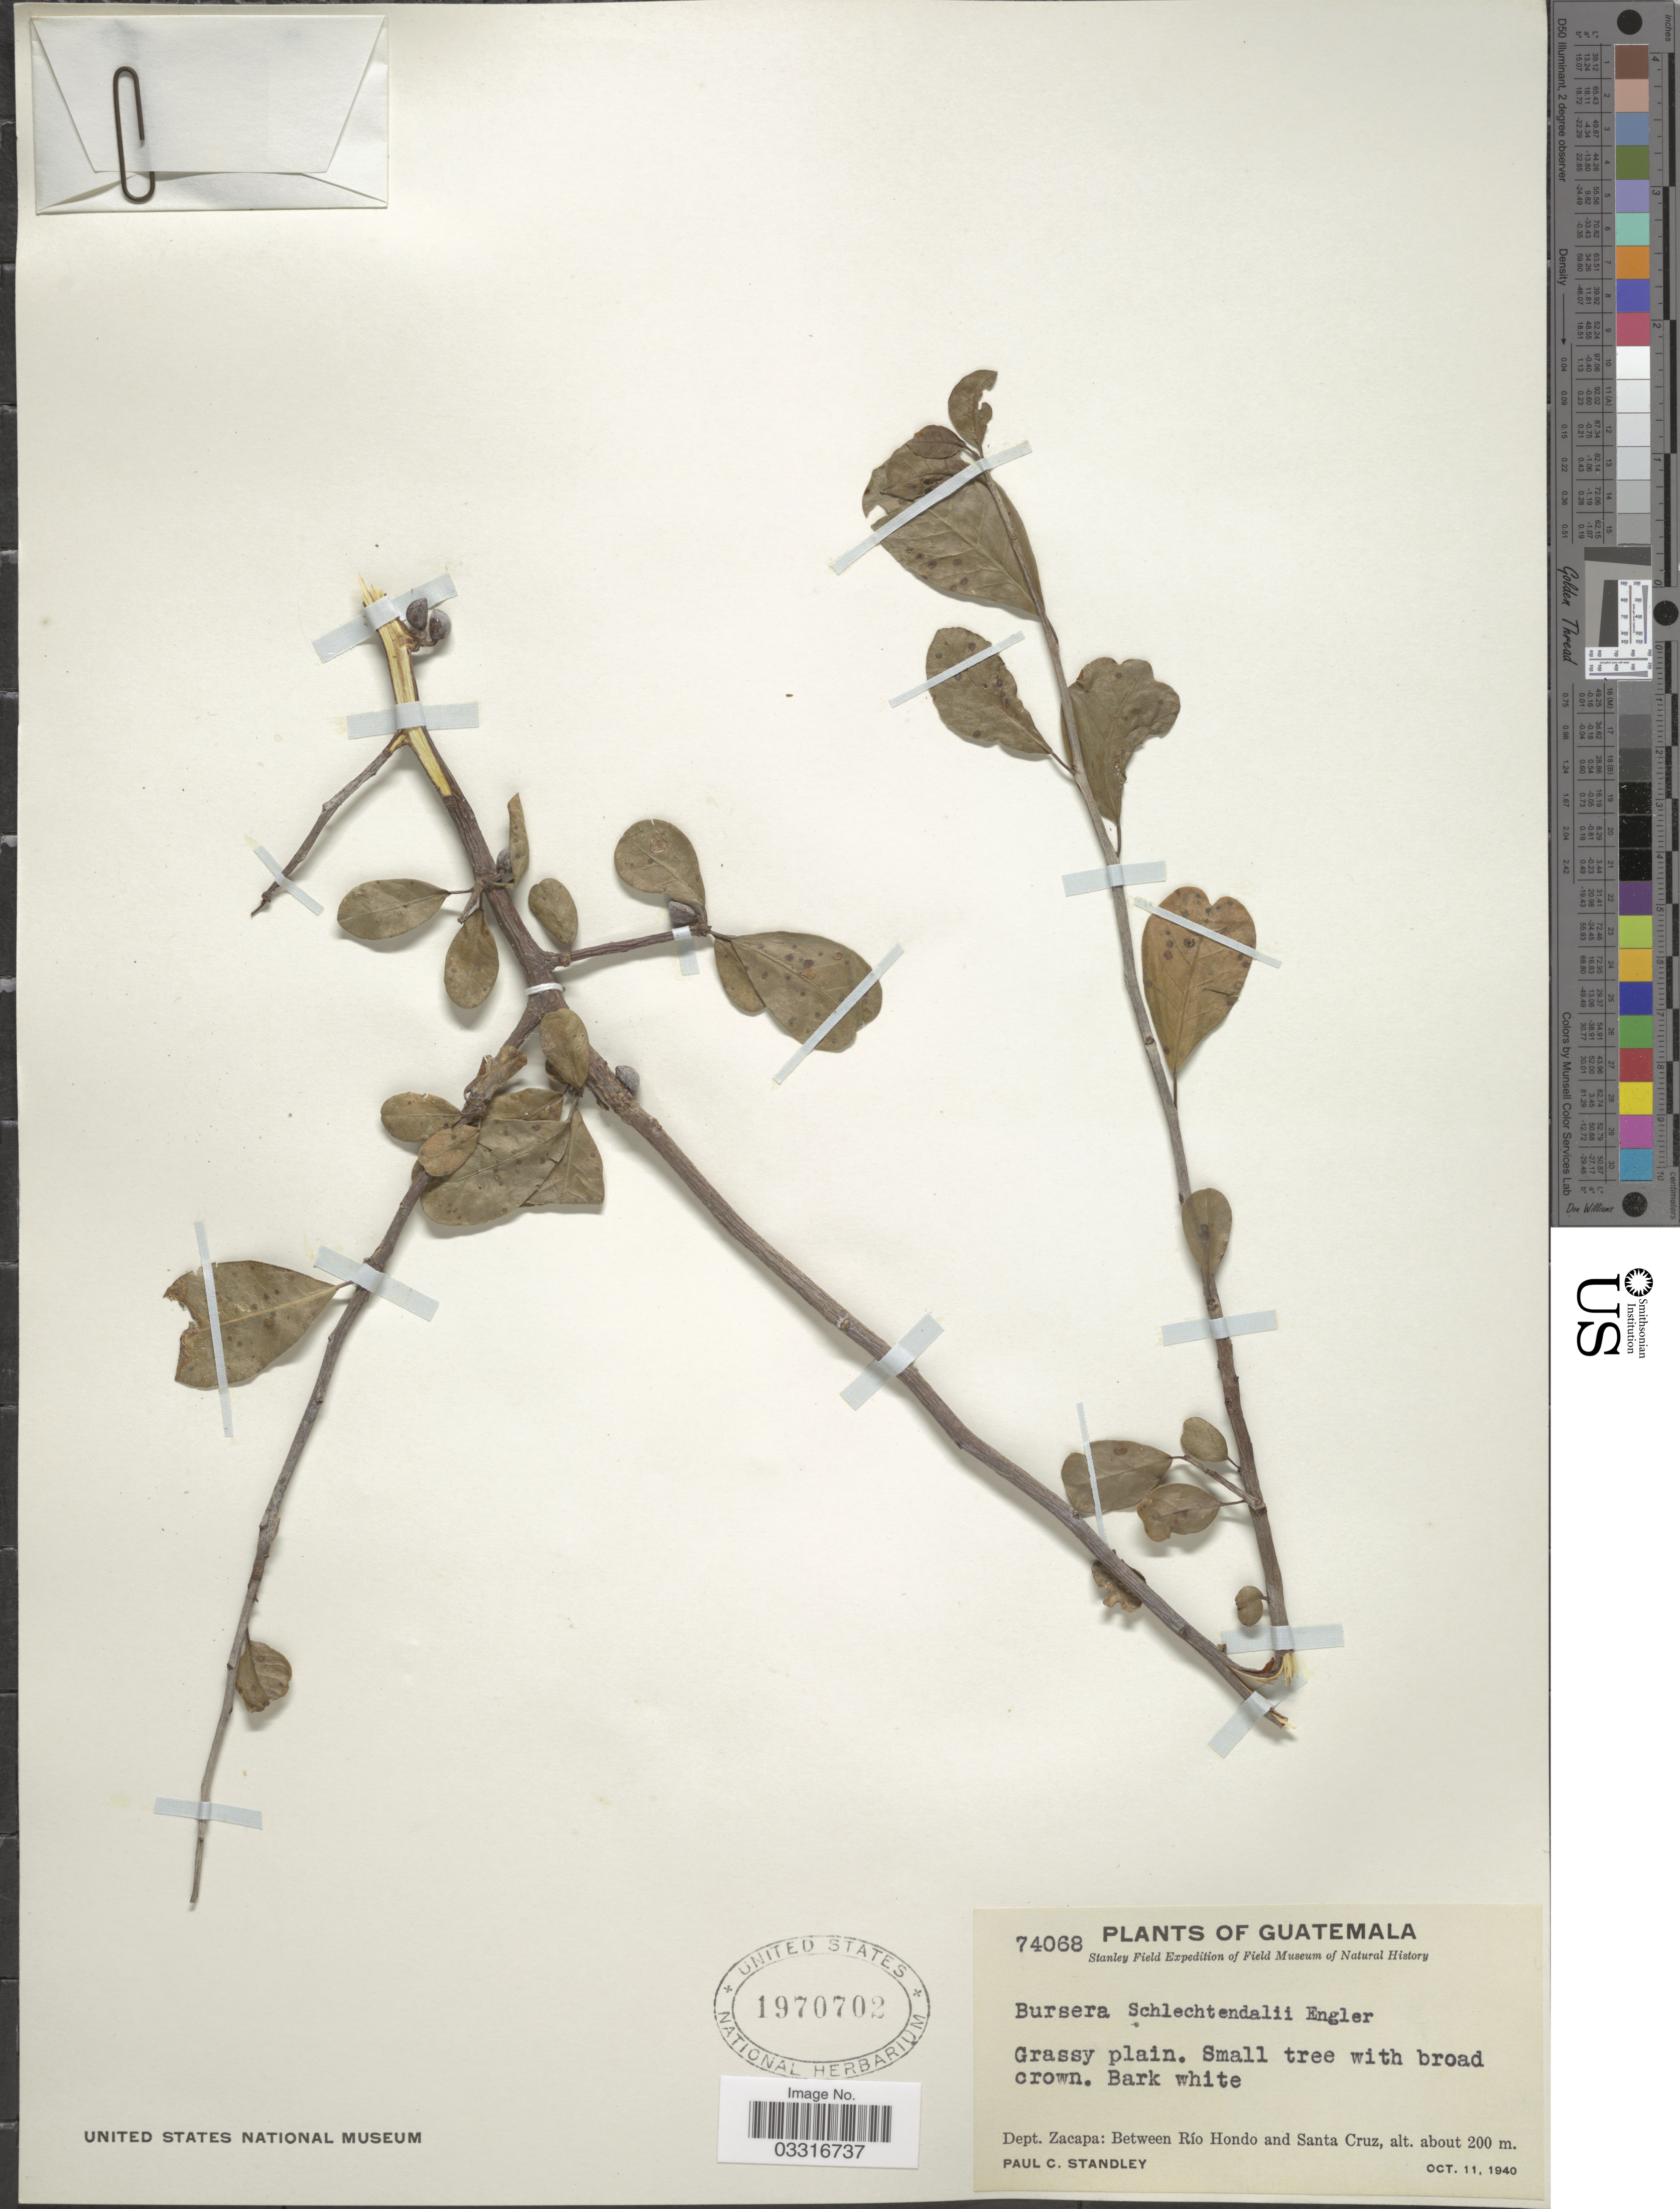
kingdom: Plantae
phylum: Tracheophyta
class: Magnoliopsida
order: Sapindales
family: Burseraceae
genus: Bursera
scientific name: Bursera schlechtendalii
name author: Engl.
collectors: P. C. Standley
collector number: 74068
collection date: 1940-10-11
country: Guatemala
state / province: Zacapa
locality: Dept. Zacapa: Between Río Hondo and Santa Cruz.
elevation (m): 200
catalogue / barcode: US 1970702